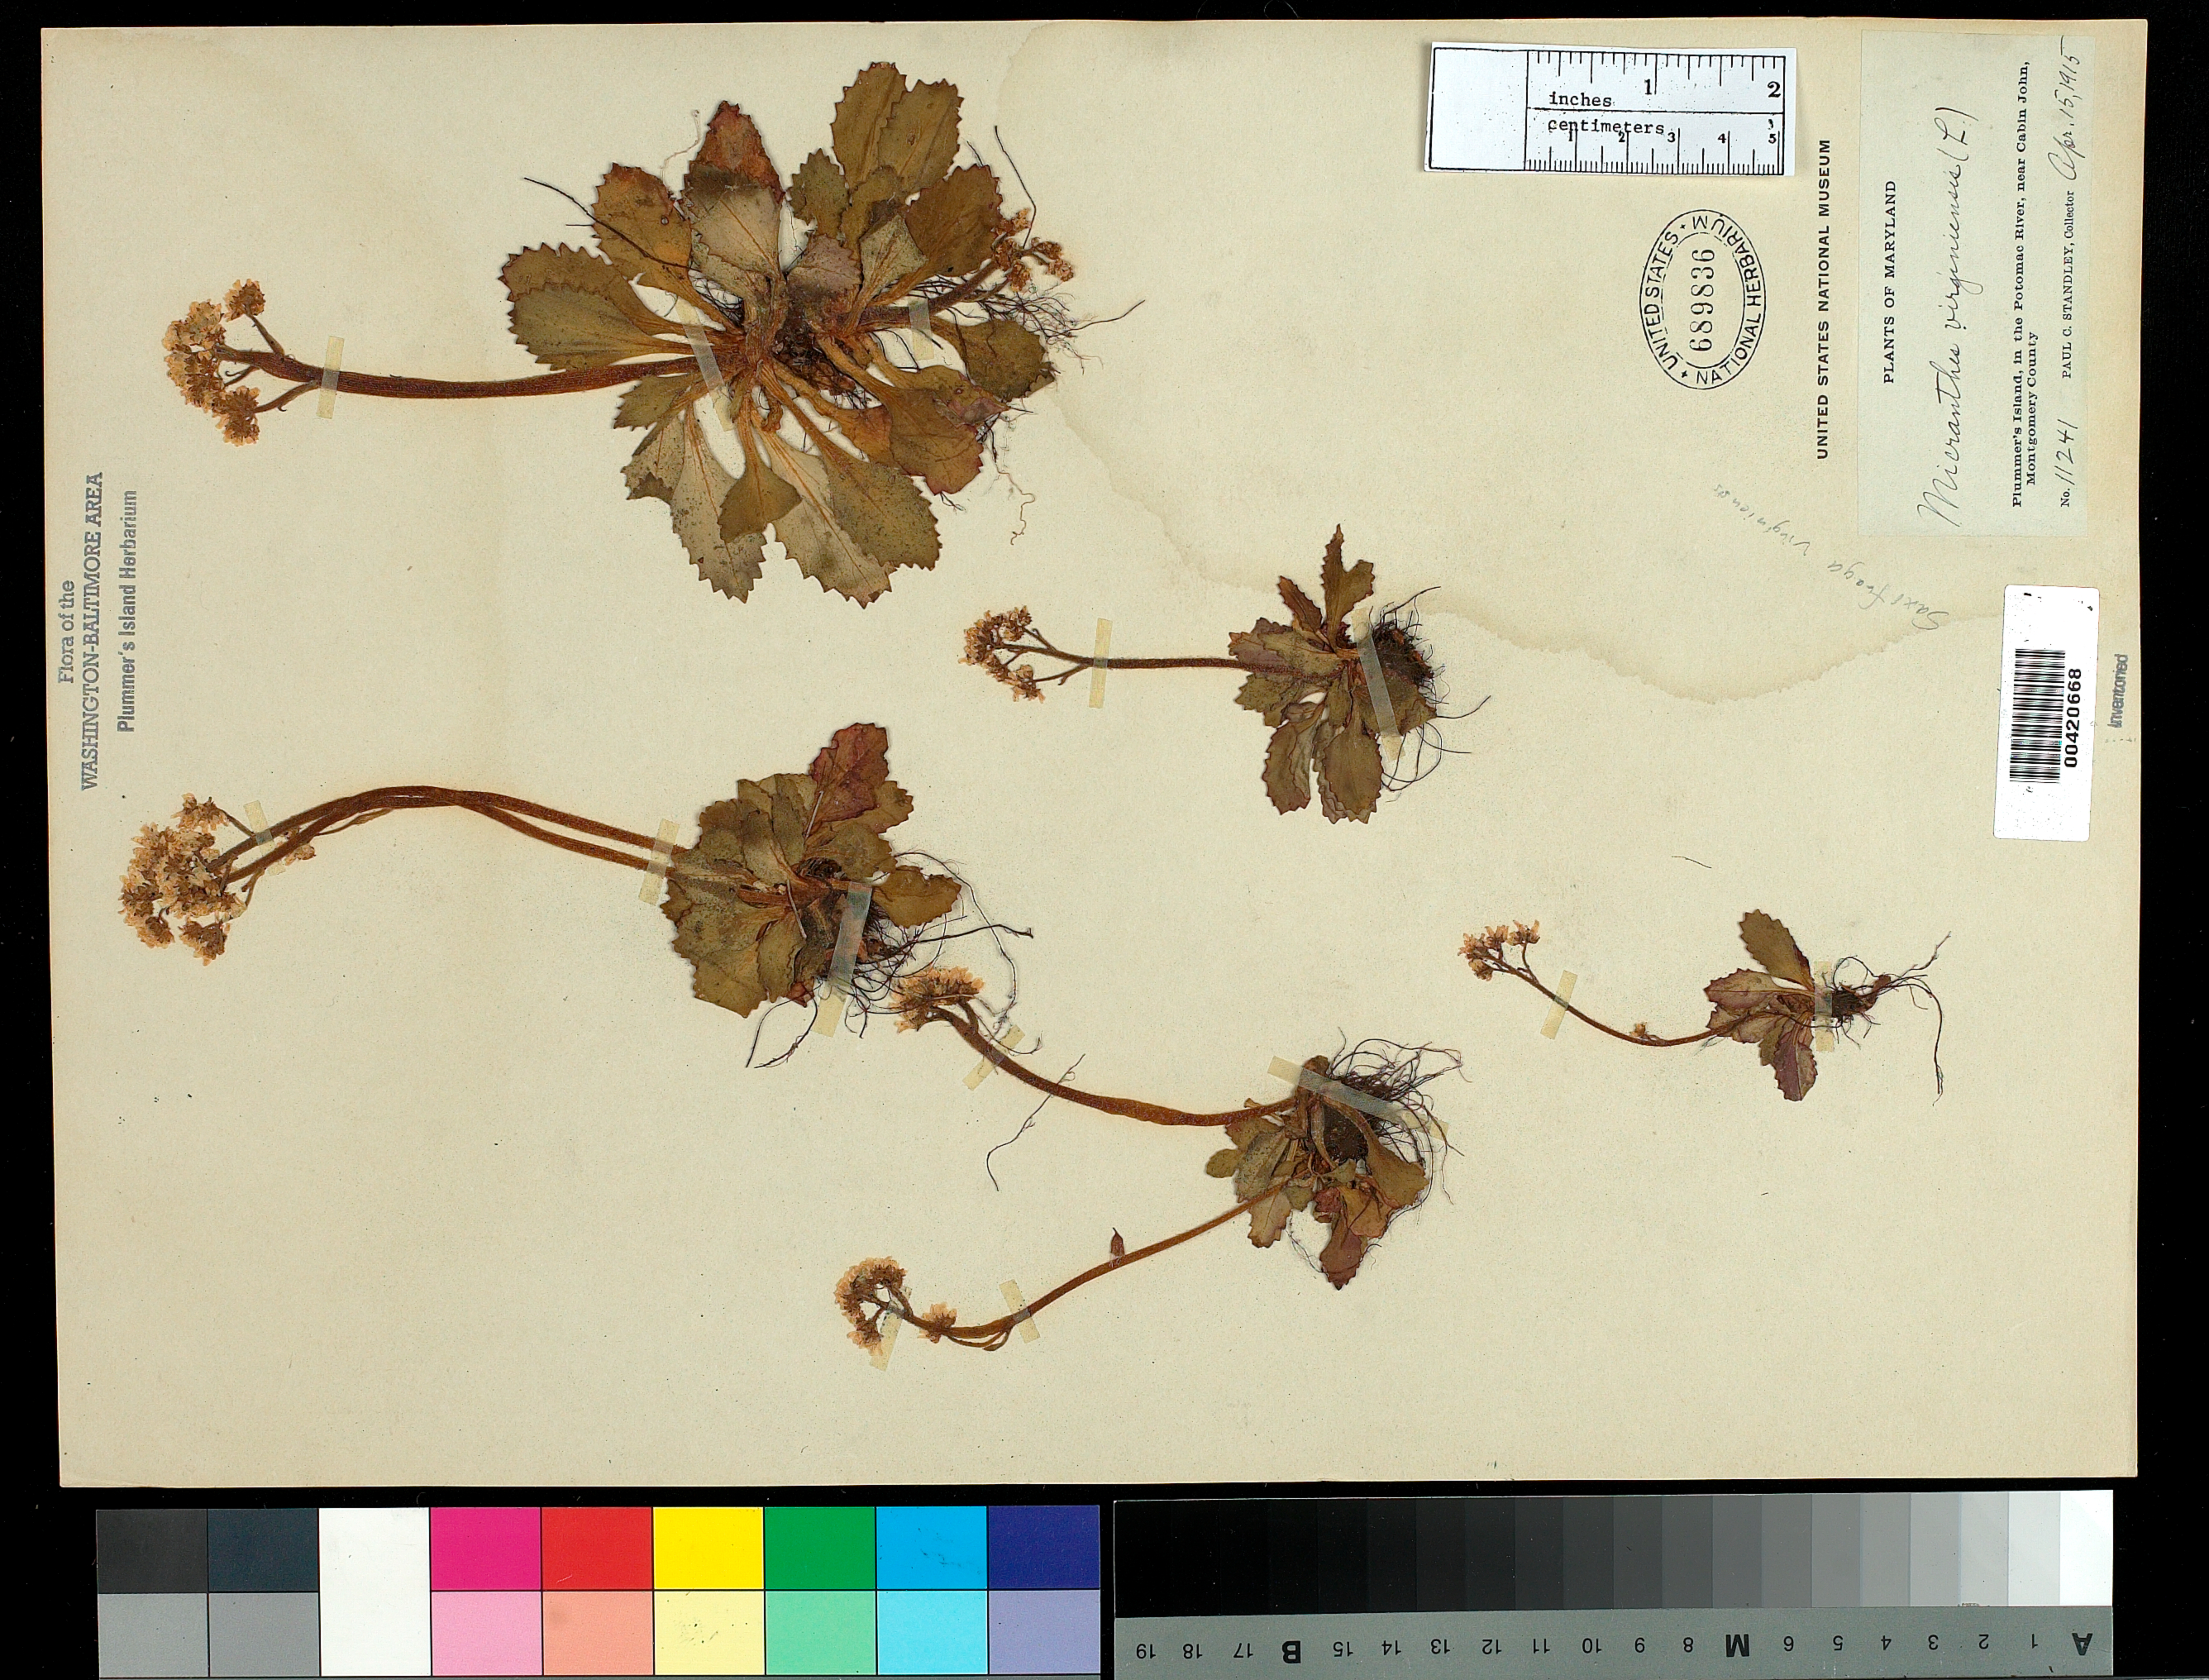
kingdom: Plantae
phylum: Tracheophyta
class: Magnoliopsida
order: Saxifragales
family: Saxifragaceae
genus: Micranthes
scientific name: Micranthes virginiensis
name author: (Michx.) Small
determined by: Strong, Mark T., (BOT), Smithsonian Institution - National Museum of Natural History (UNITED STATES)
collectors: P. C. Standley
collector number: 11241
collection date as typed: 15 Apr 1915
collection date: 1915-04-15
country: United States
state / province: Maryland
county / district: Montgomery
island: Plummers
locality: Plummer's Island C. & O. Canal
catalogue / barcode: US 689836